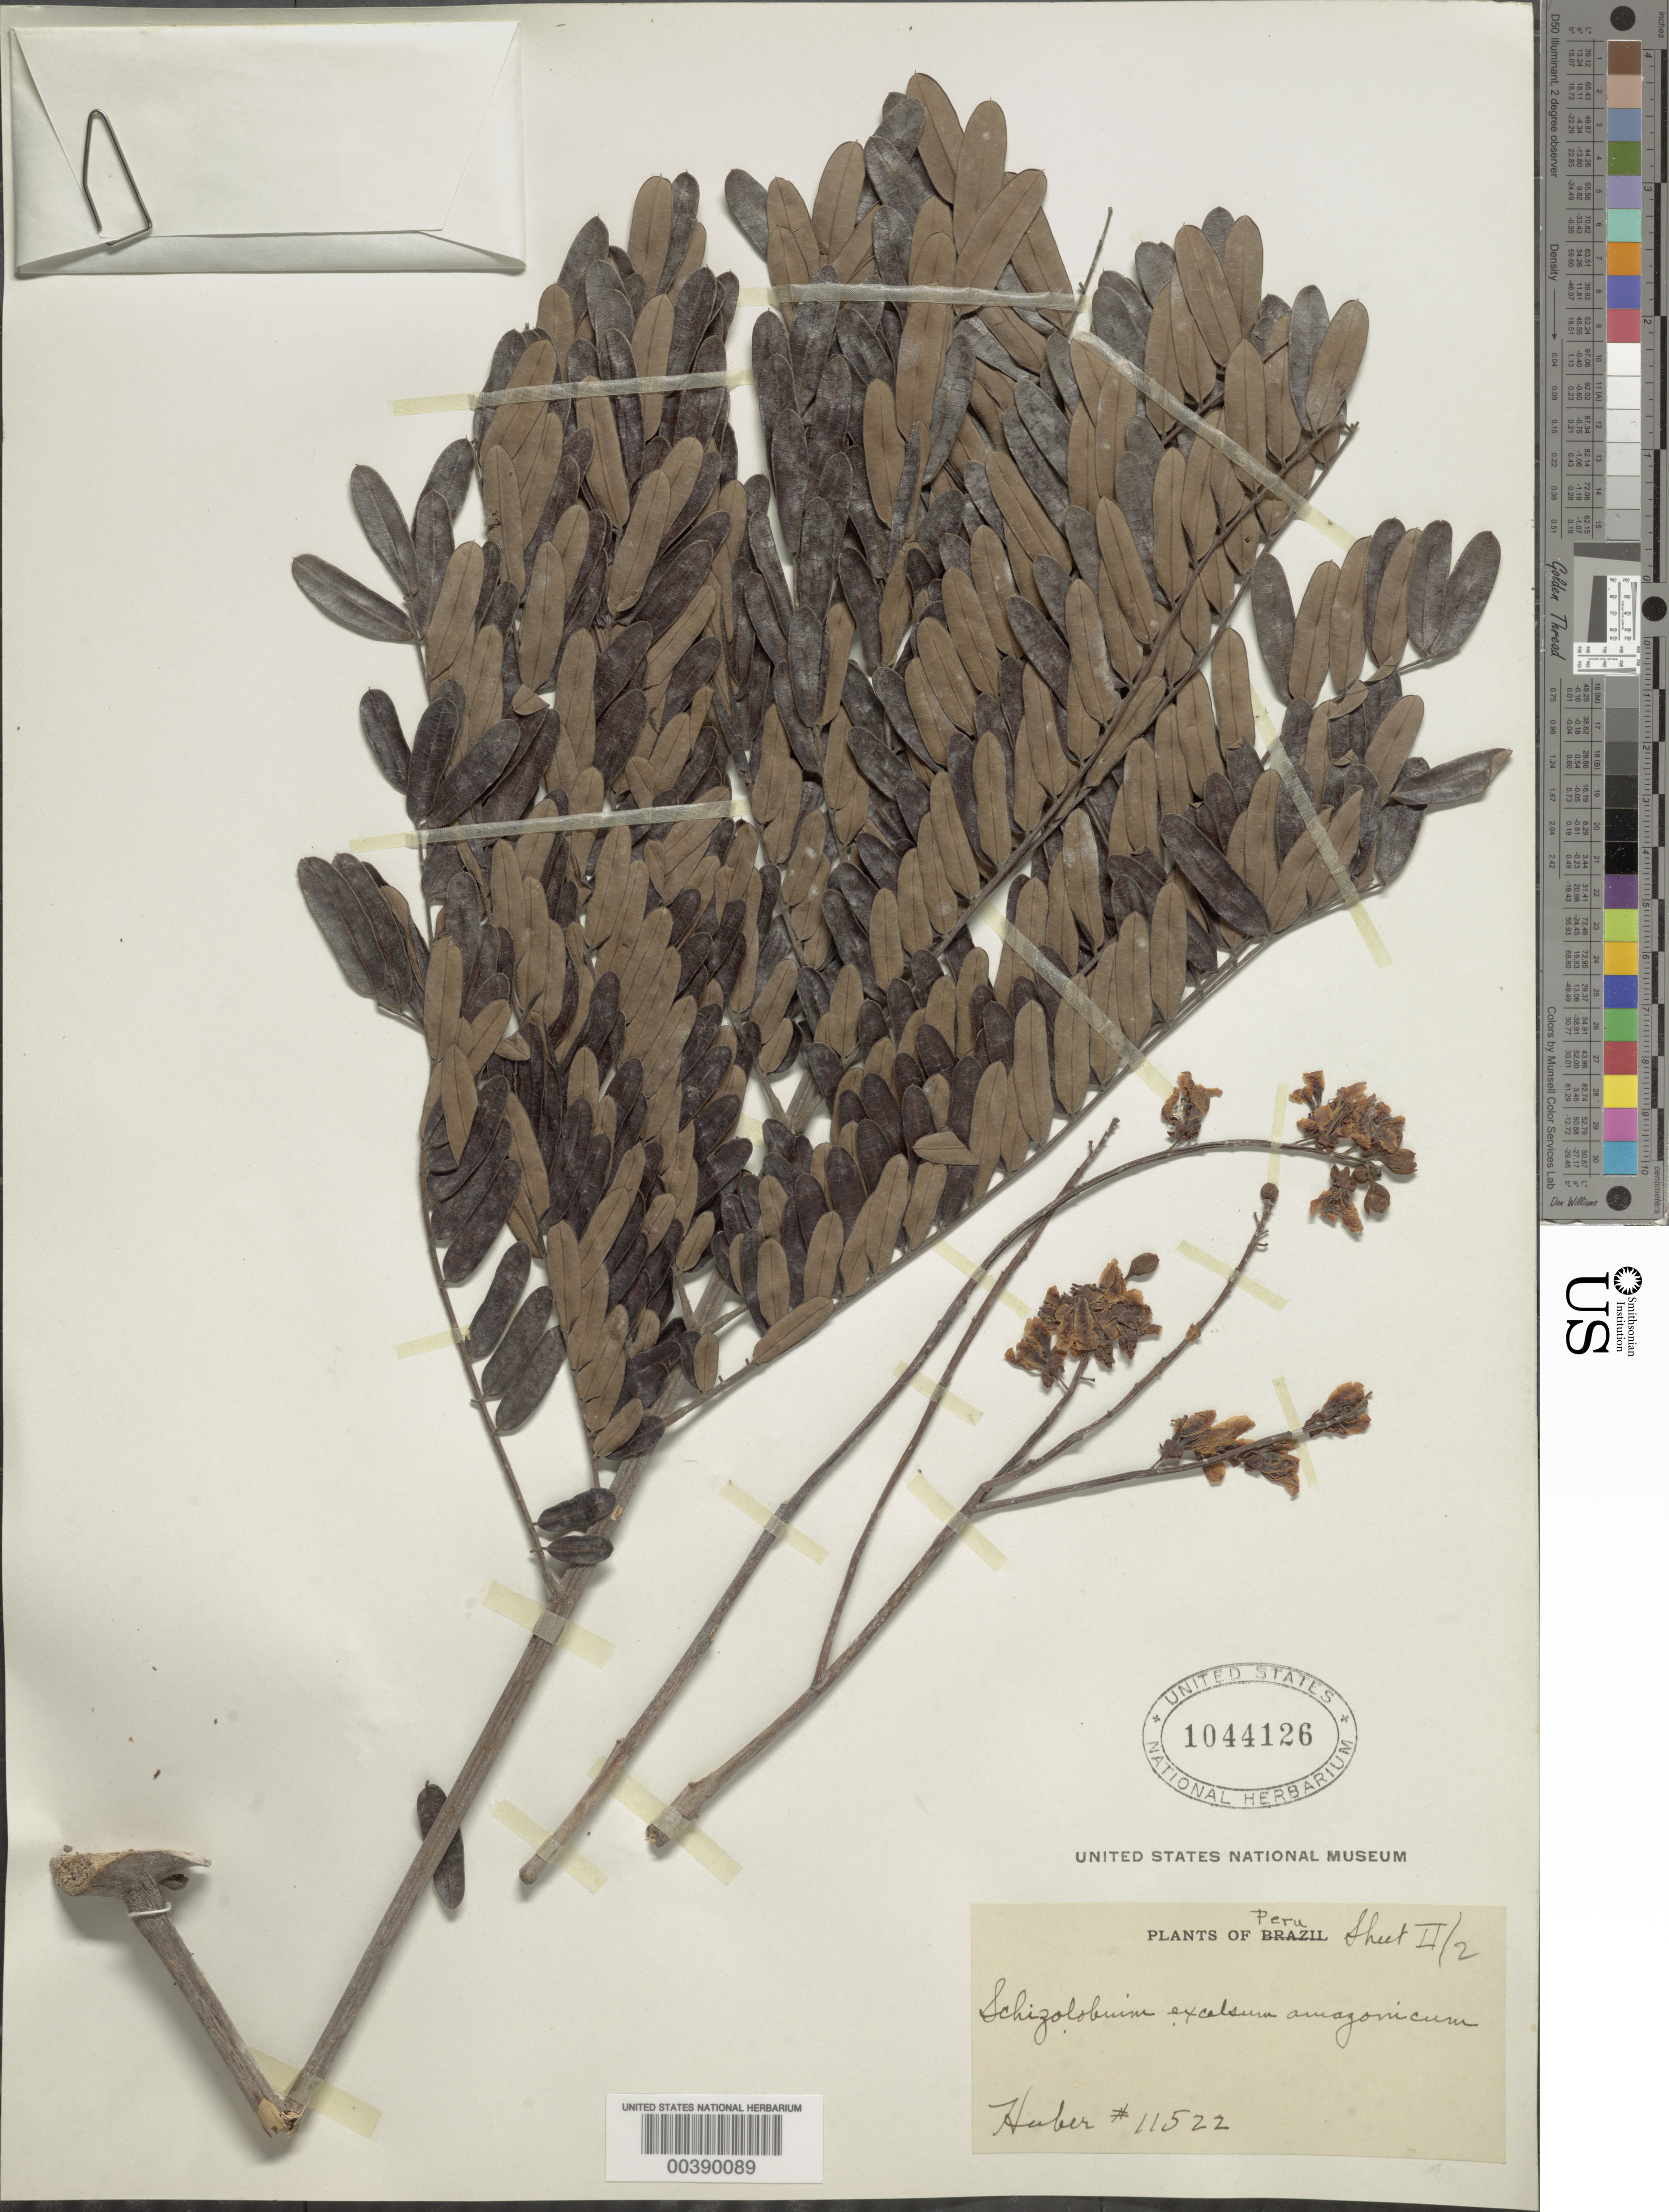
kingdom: Plantae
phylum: Tracheophyta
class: Magnoliopsida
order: Fabales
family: Fabaceae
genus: Schizolobium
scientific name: Schizolobium amazonicum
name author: Ducke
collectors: J. Huber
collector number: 11522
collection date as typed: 06 Apr 1911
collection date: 1911-04-06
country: Peru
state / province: Loreto / Ucayali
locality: hort. bot.; Ucayali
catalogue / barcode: US 1044126